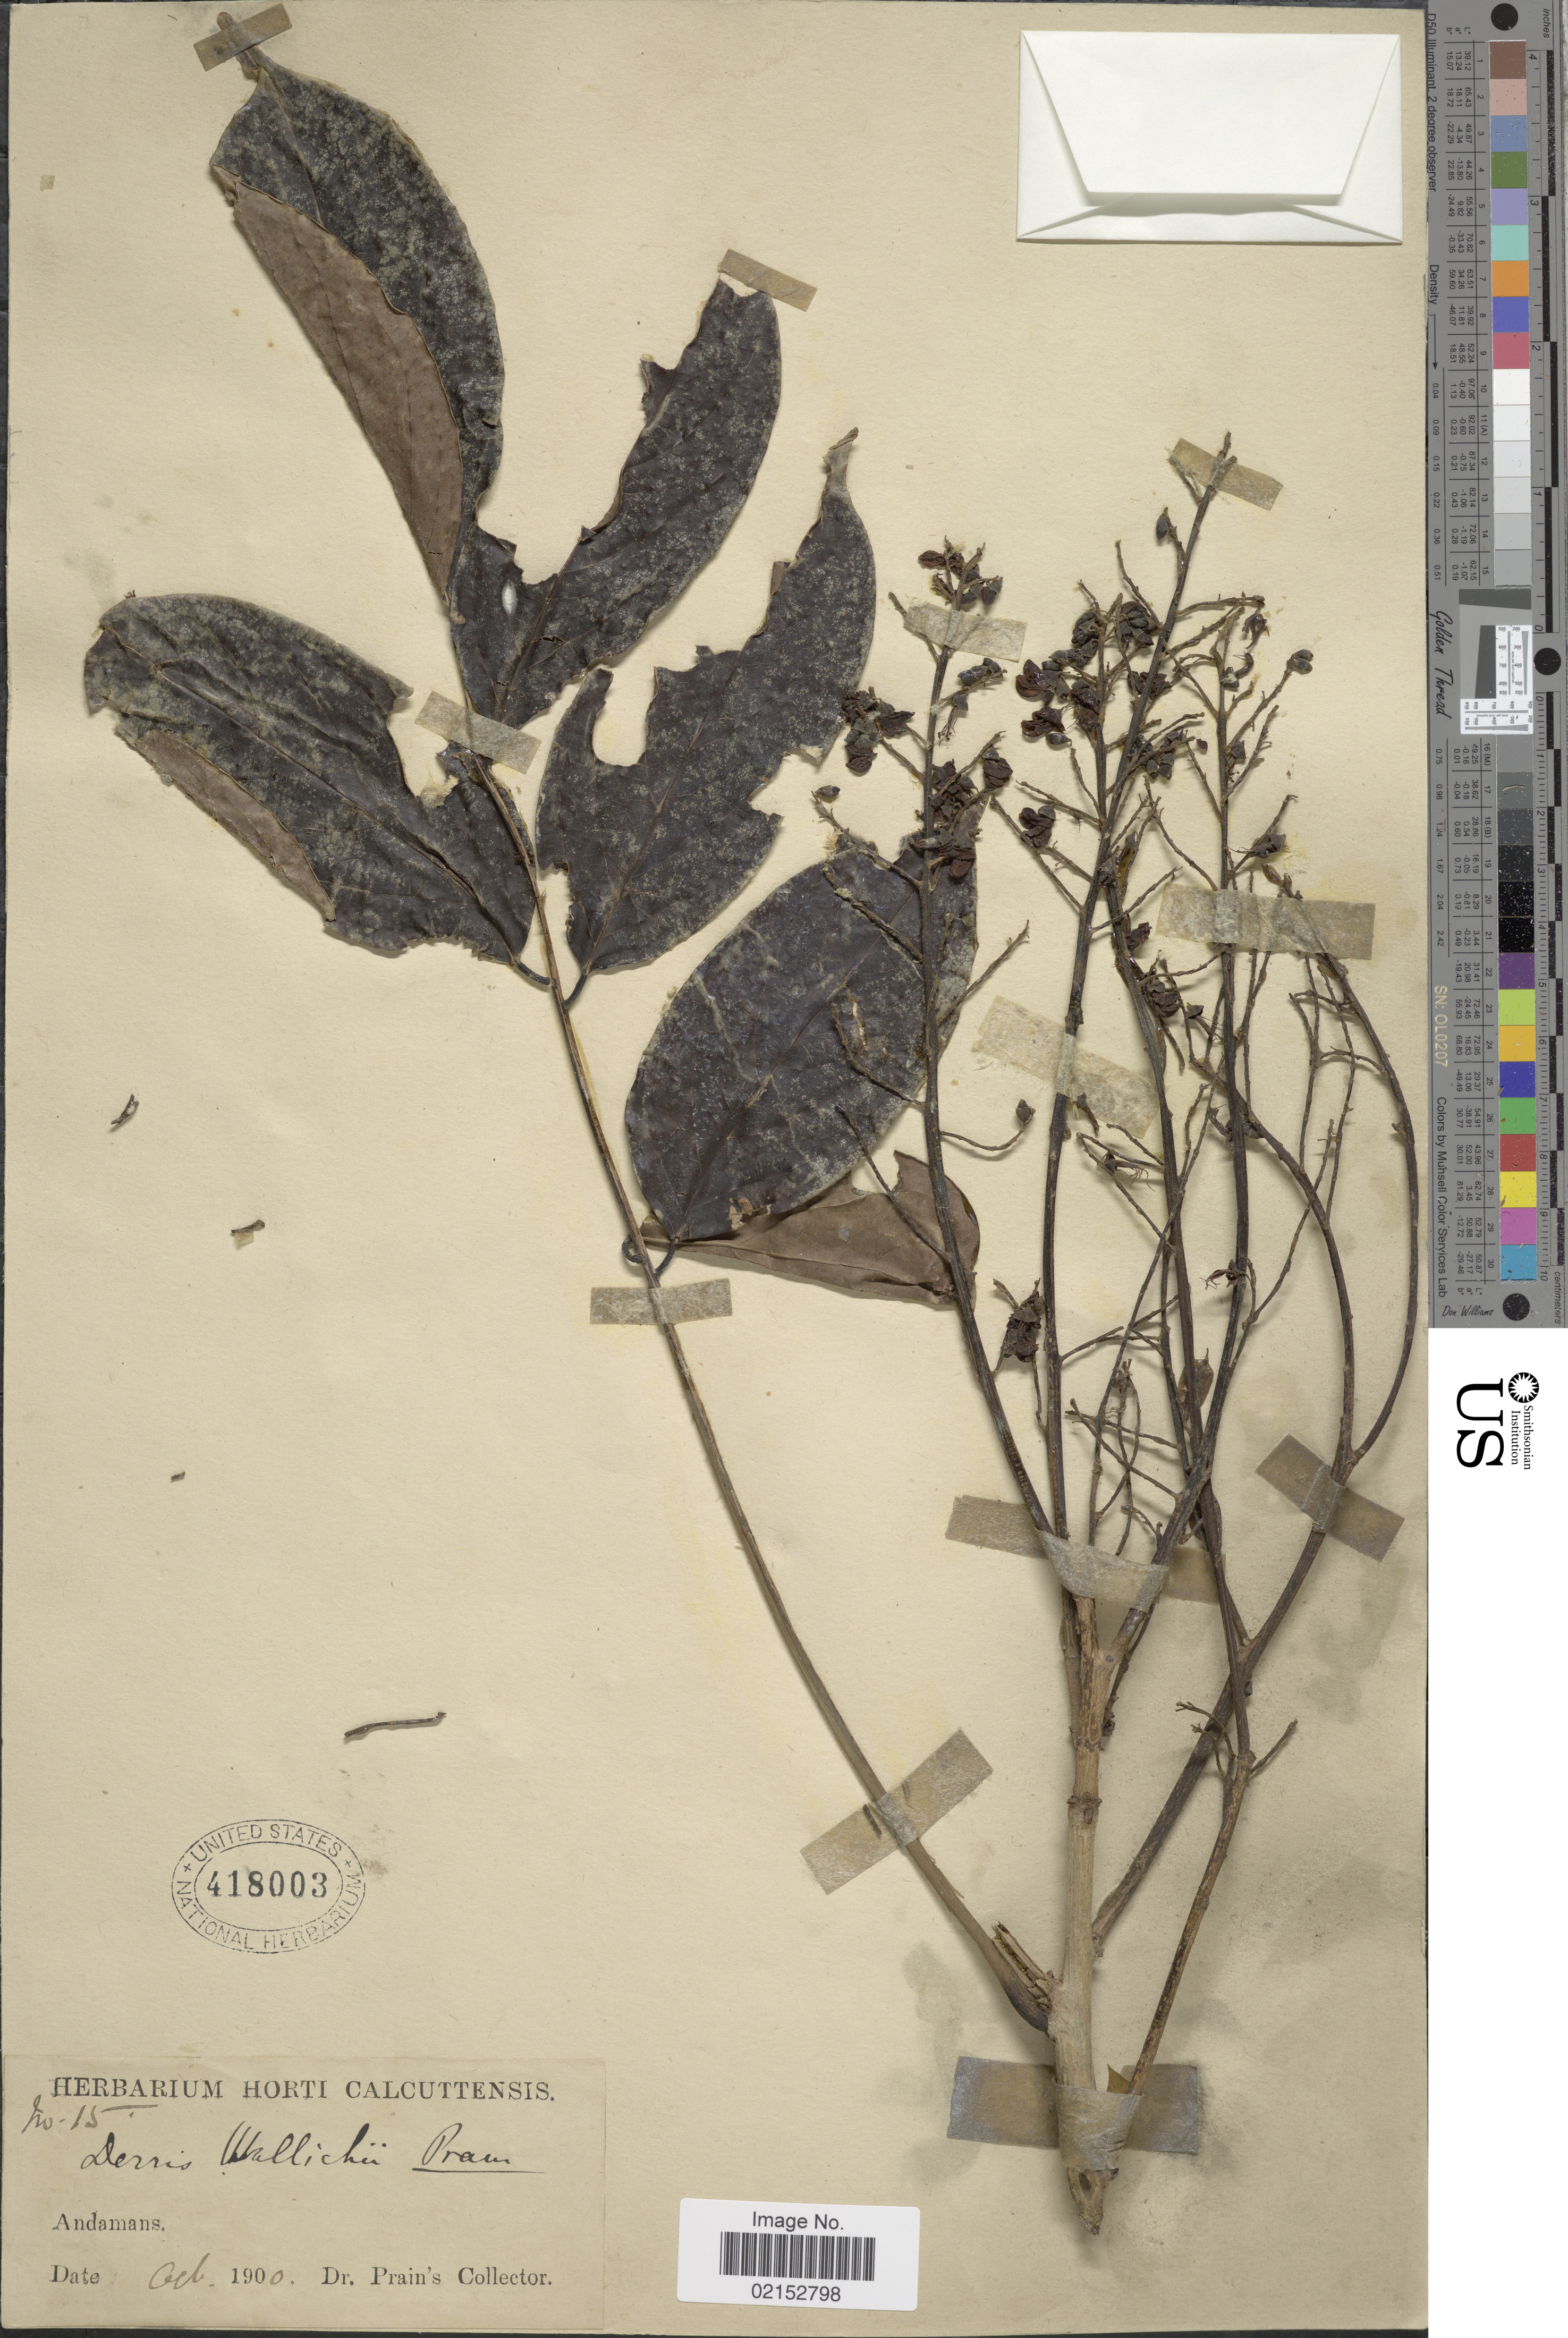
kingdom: Plantae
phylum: Tracheophyta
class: Magnoliopsida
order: Fabales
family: Fabaceae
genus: Derris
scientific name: Derris wallichii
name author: Prain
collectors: Dr. Prain's collector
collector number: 15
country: India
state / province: Andaman and Nicobar Islands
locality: Andamans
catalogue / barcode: US 418003